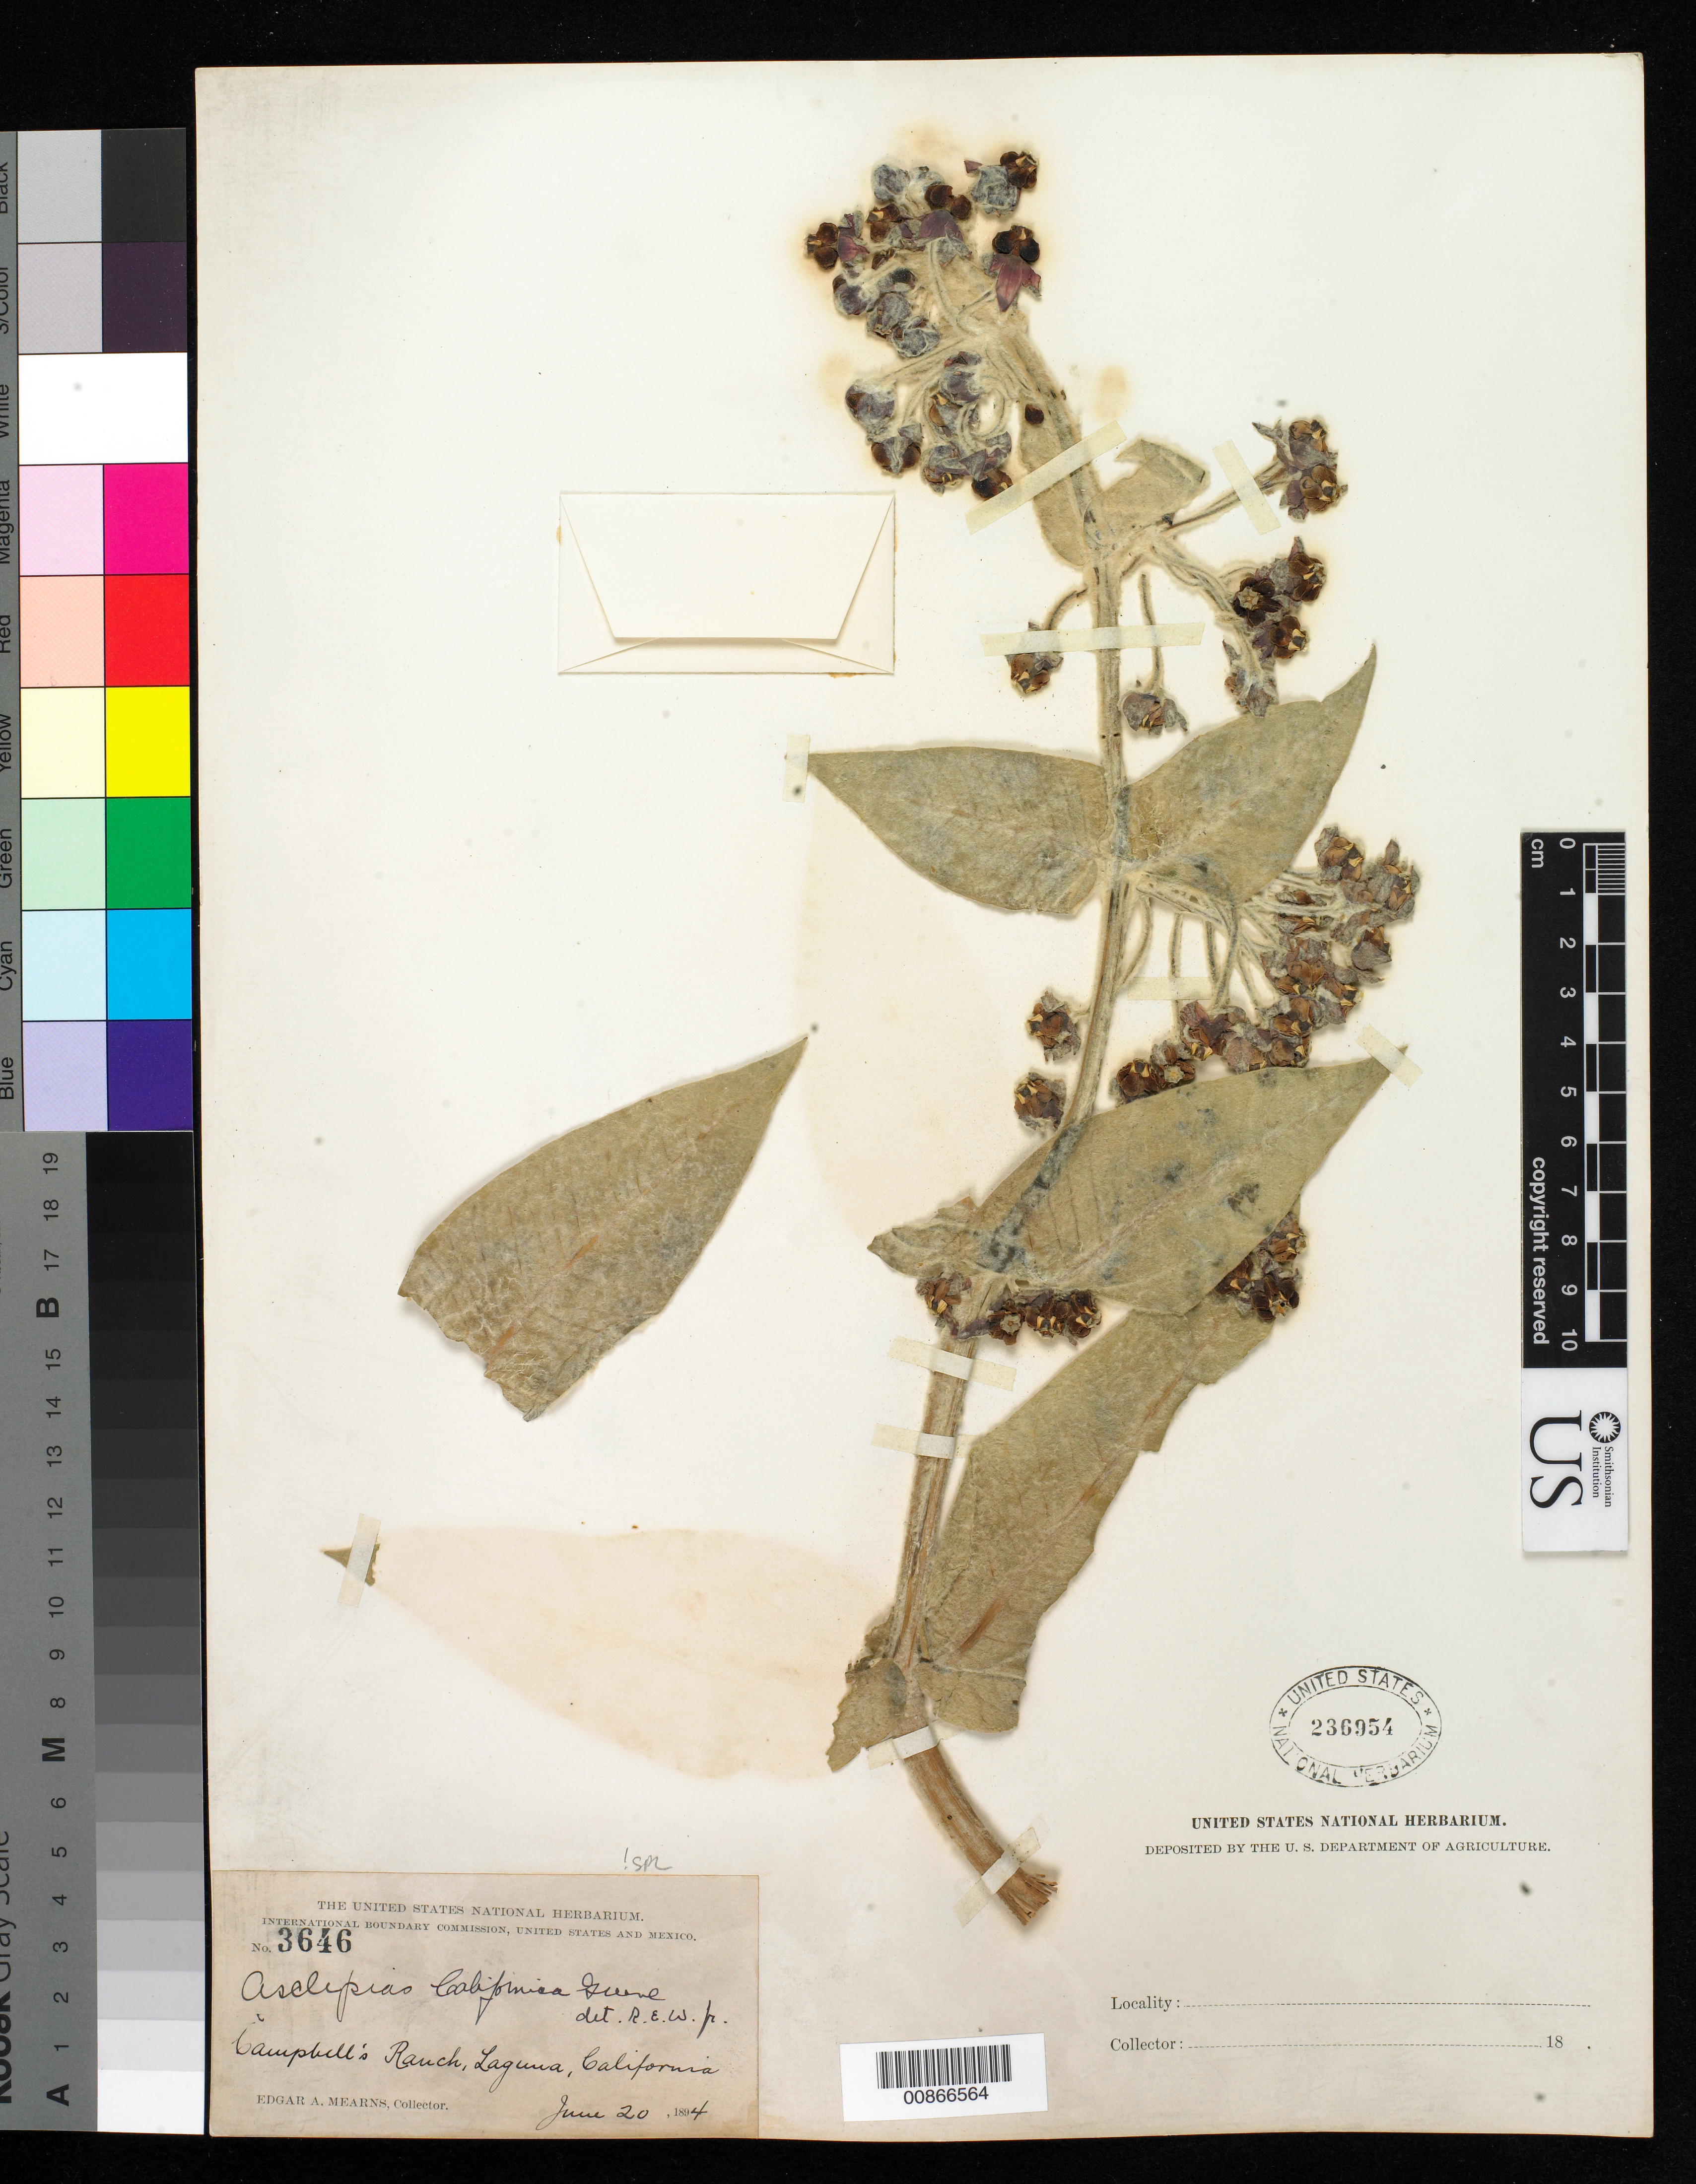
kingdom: Plantae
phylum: Tracheophyta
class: Magnoliopsida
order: Gentianales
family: Apocynaceae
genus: Asclepias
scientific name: Asclepias californica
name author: Greene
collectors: E. A. Mearns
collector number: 3646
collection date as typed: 20 Jun 1894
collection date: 1894-06-20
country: United States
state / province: California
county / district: Orange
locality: Campbell's Ranch, Laguna, California.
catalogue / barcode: US 236954